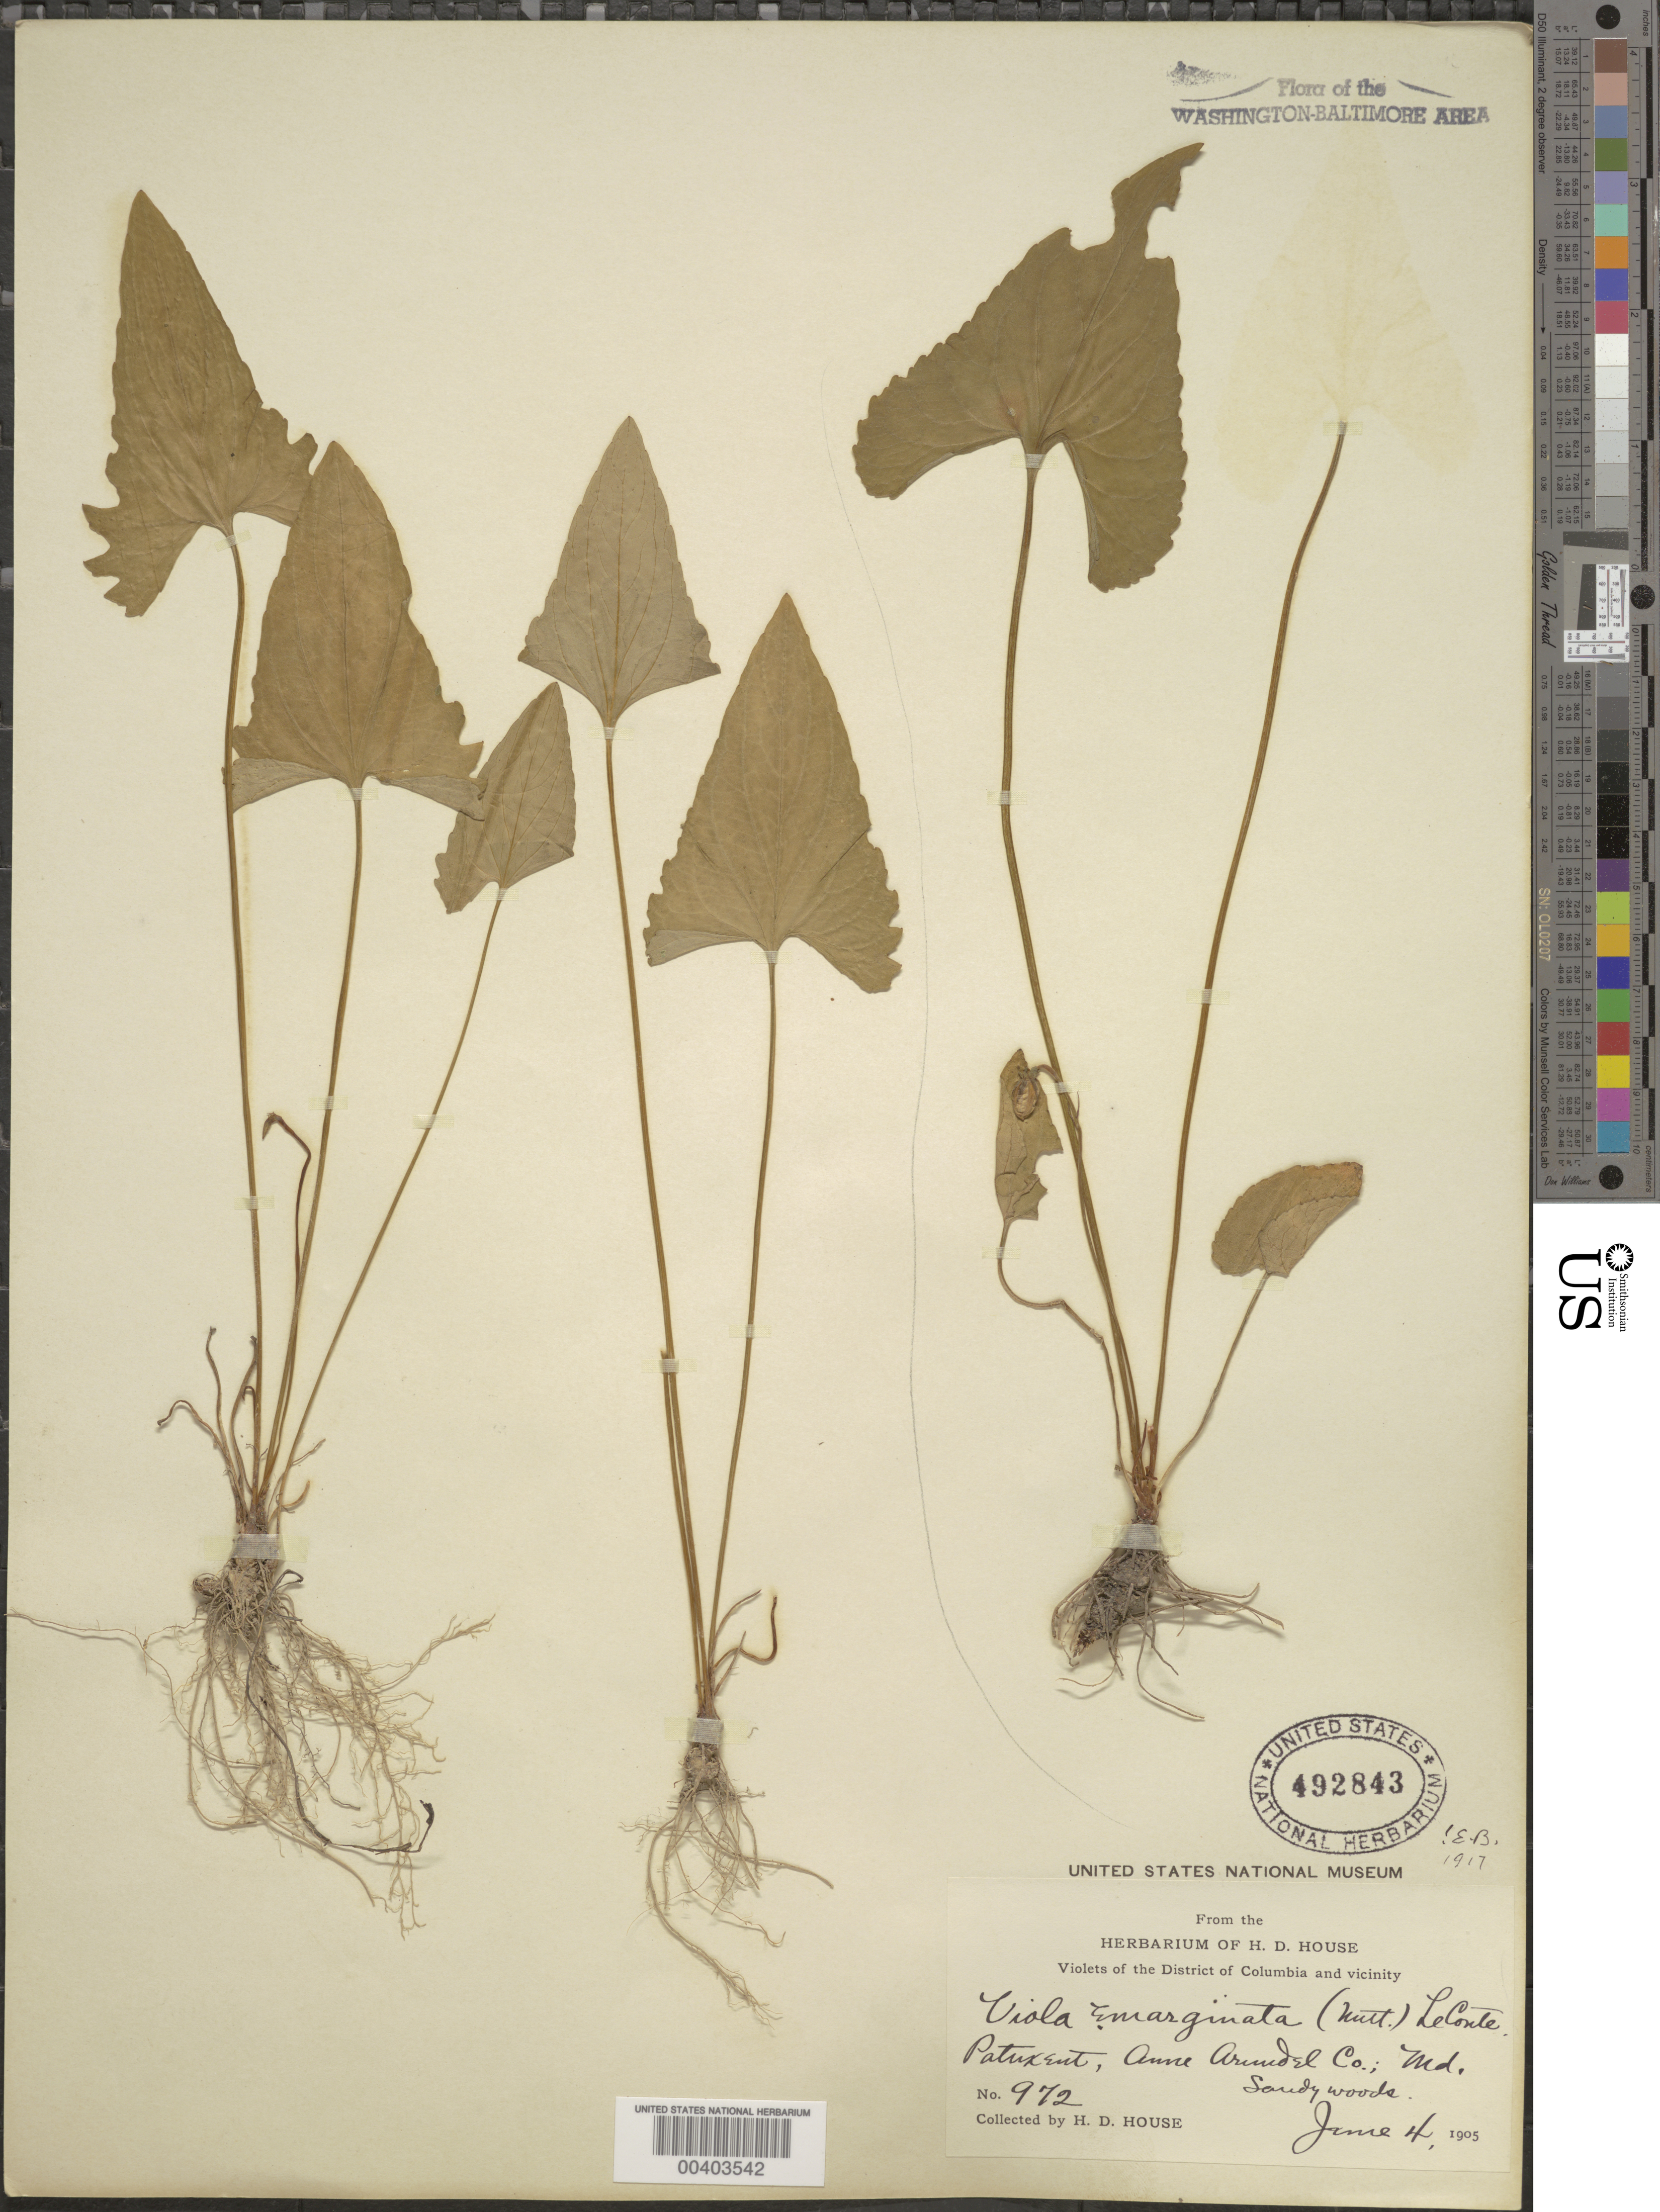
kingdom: Plantae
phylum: Tracheophyta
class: Magnoliopsida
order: Malpighiales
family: Violaceae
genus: Viola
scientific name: Viola sagittata var. sagittata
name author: Aiton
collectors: H. D. House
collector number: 972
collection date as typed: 04 Jun 1905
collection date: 1905-06-04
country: United States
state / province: Maryland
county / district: Anne Arundel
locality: Patuxent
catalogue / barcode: US 492843